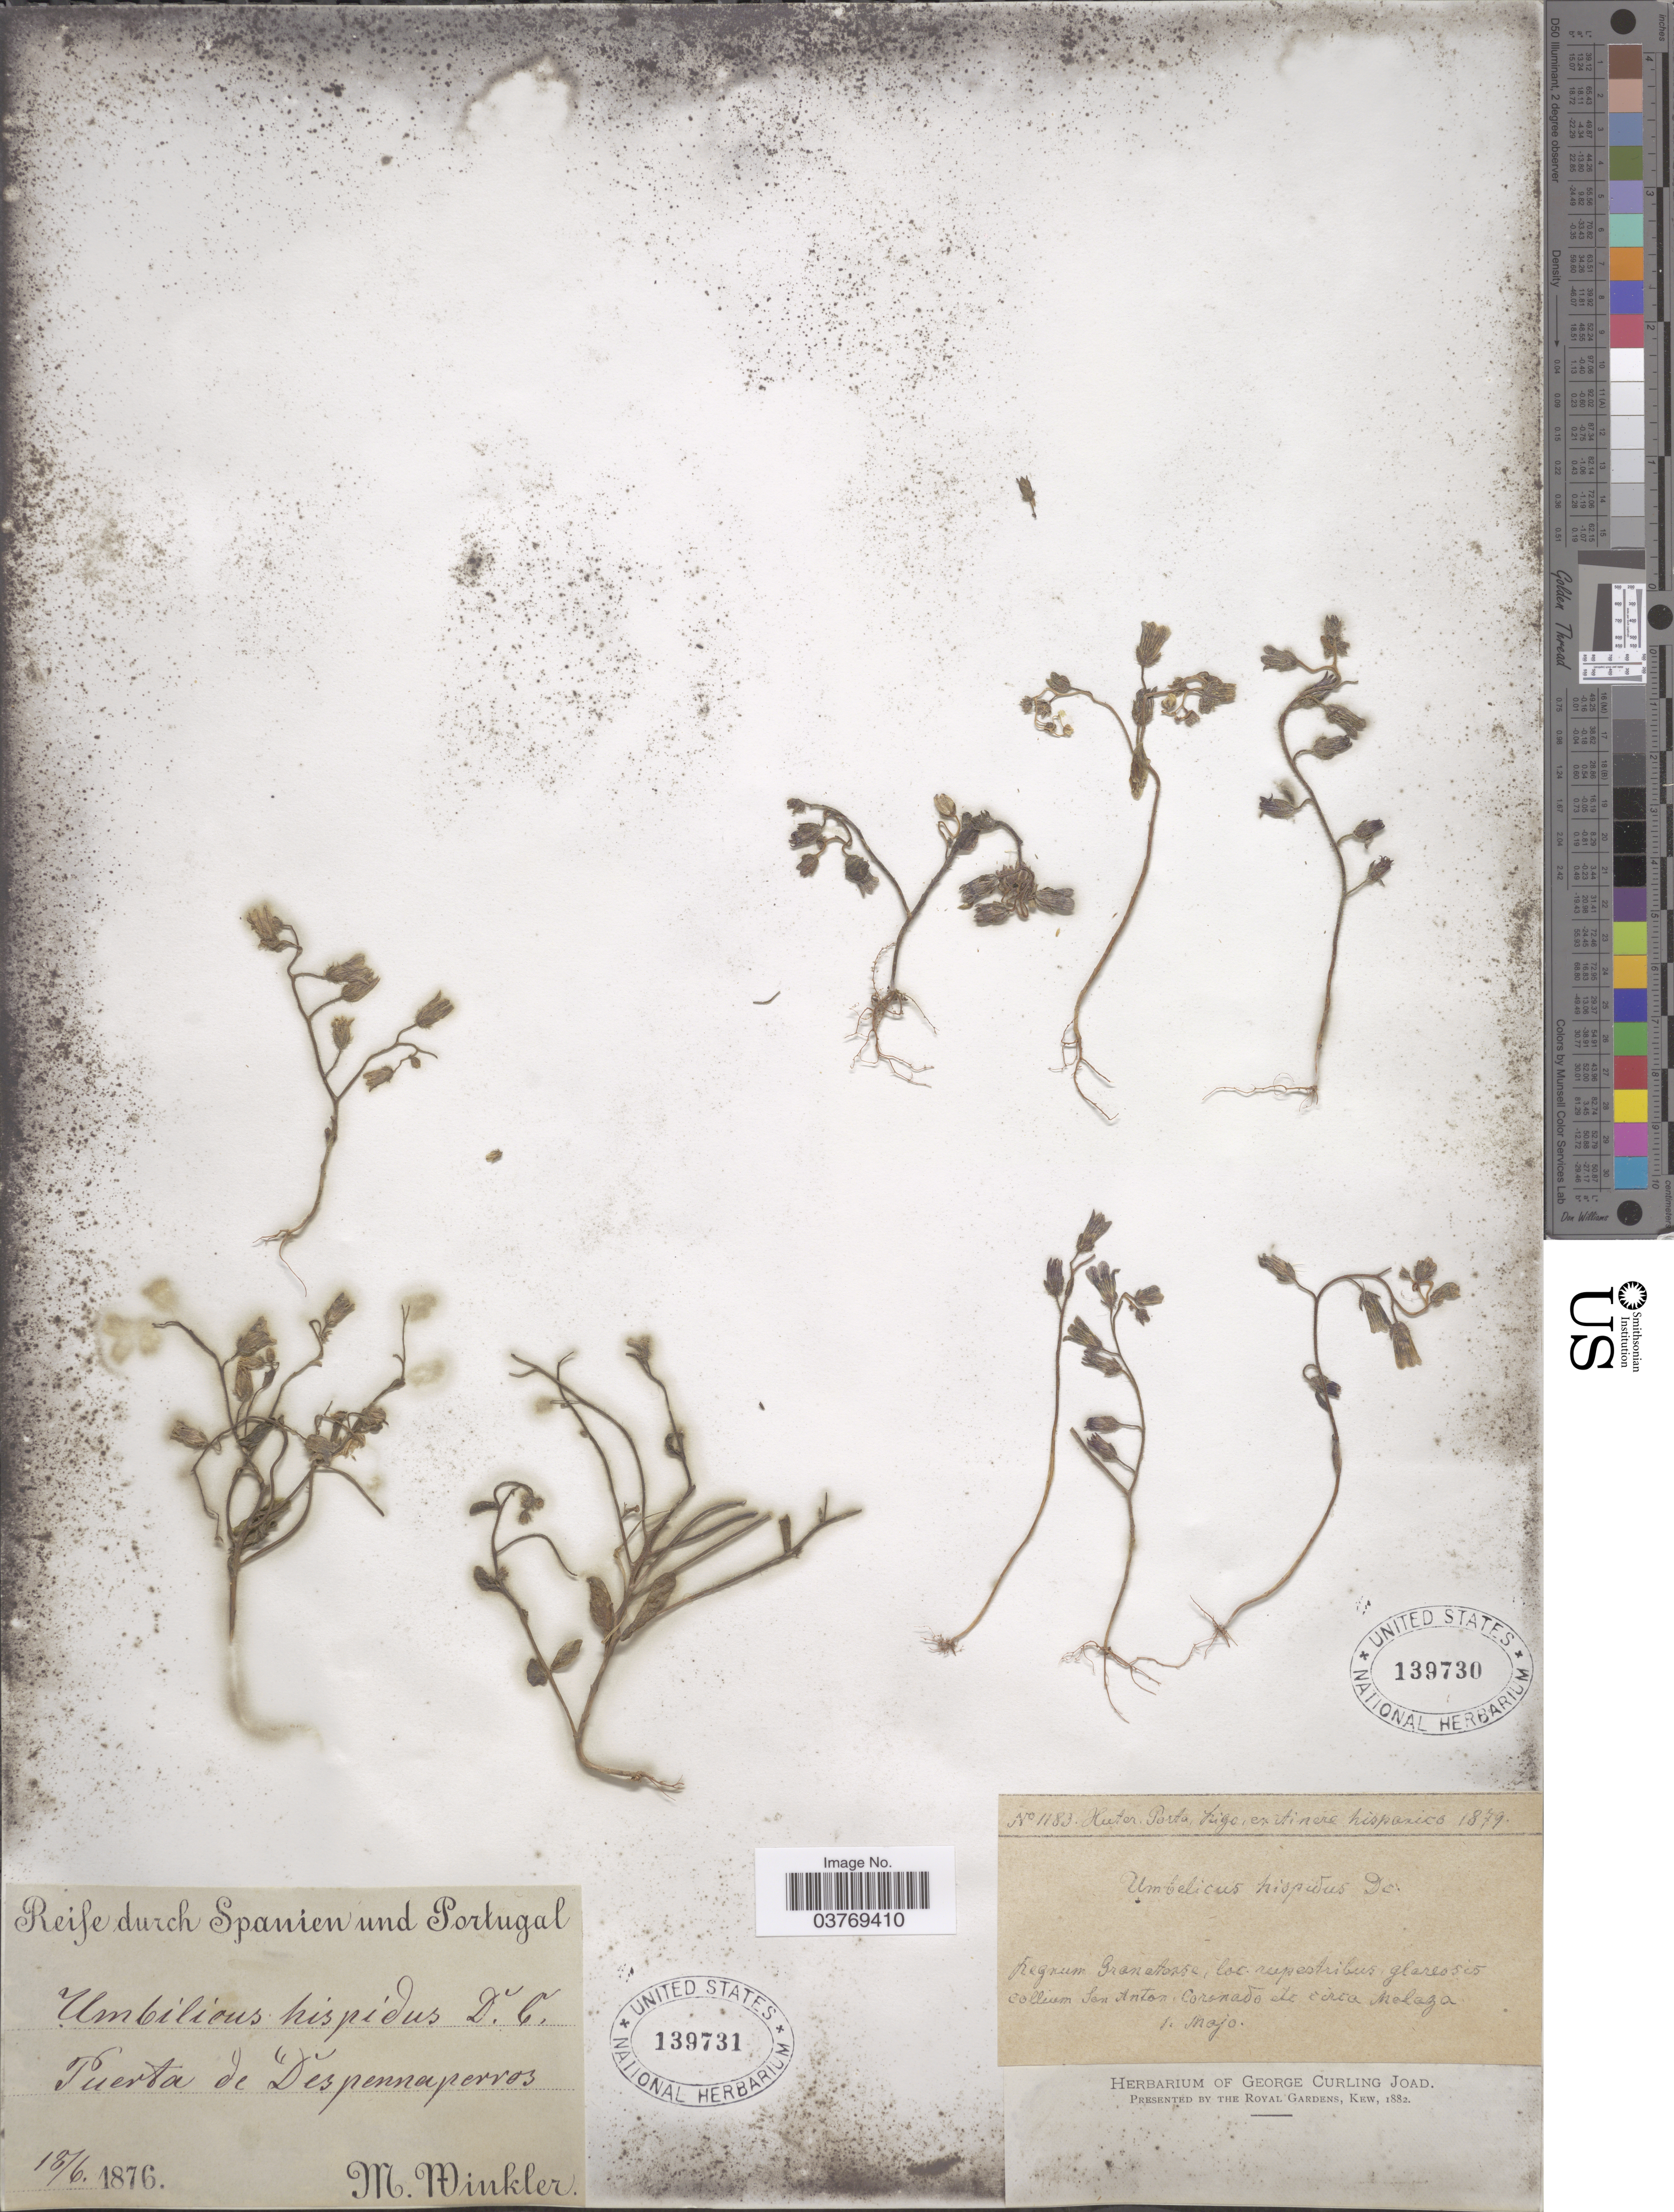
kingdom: Plantae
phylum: Tracheophyta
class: Magnoliopsida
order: Saxifragales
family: Crassulaceae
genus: Pistorinia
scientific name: Pistorinia hispanica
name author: (L.) DC.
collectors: -. Huter, -- Porta & -- Rigo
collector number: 1183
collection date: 1879-05-01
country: Spain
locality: Itinere hispanico. Pegnum: Granetorse, loc. rupestribus, glareosis collium. San Anton Coronado etc circa Molaza*.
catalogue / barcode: US 139730-2